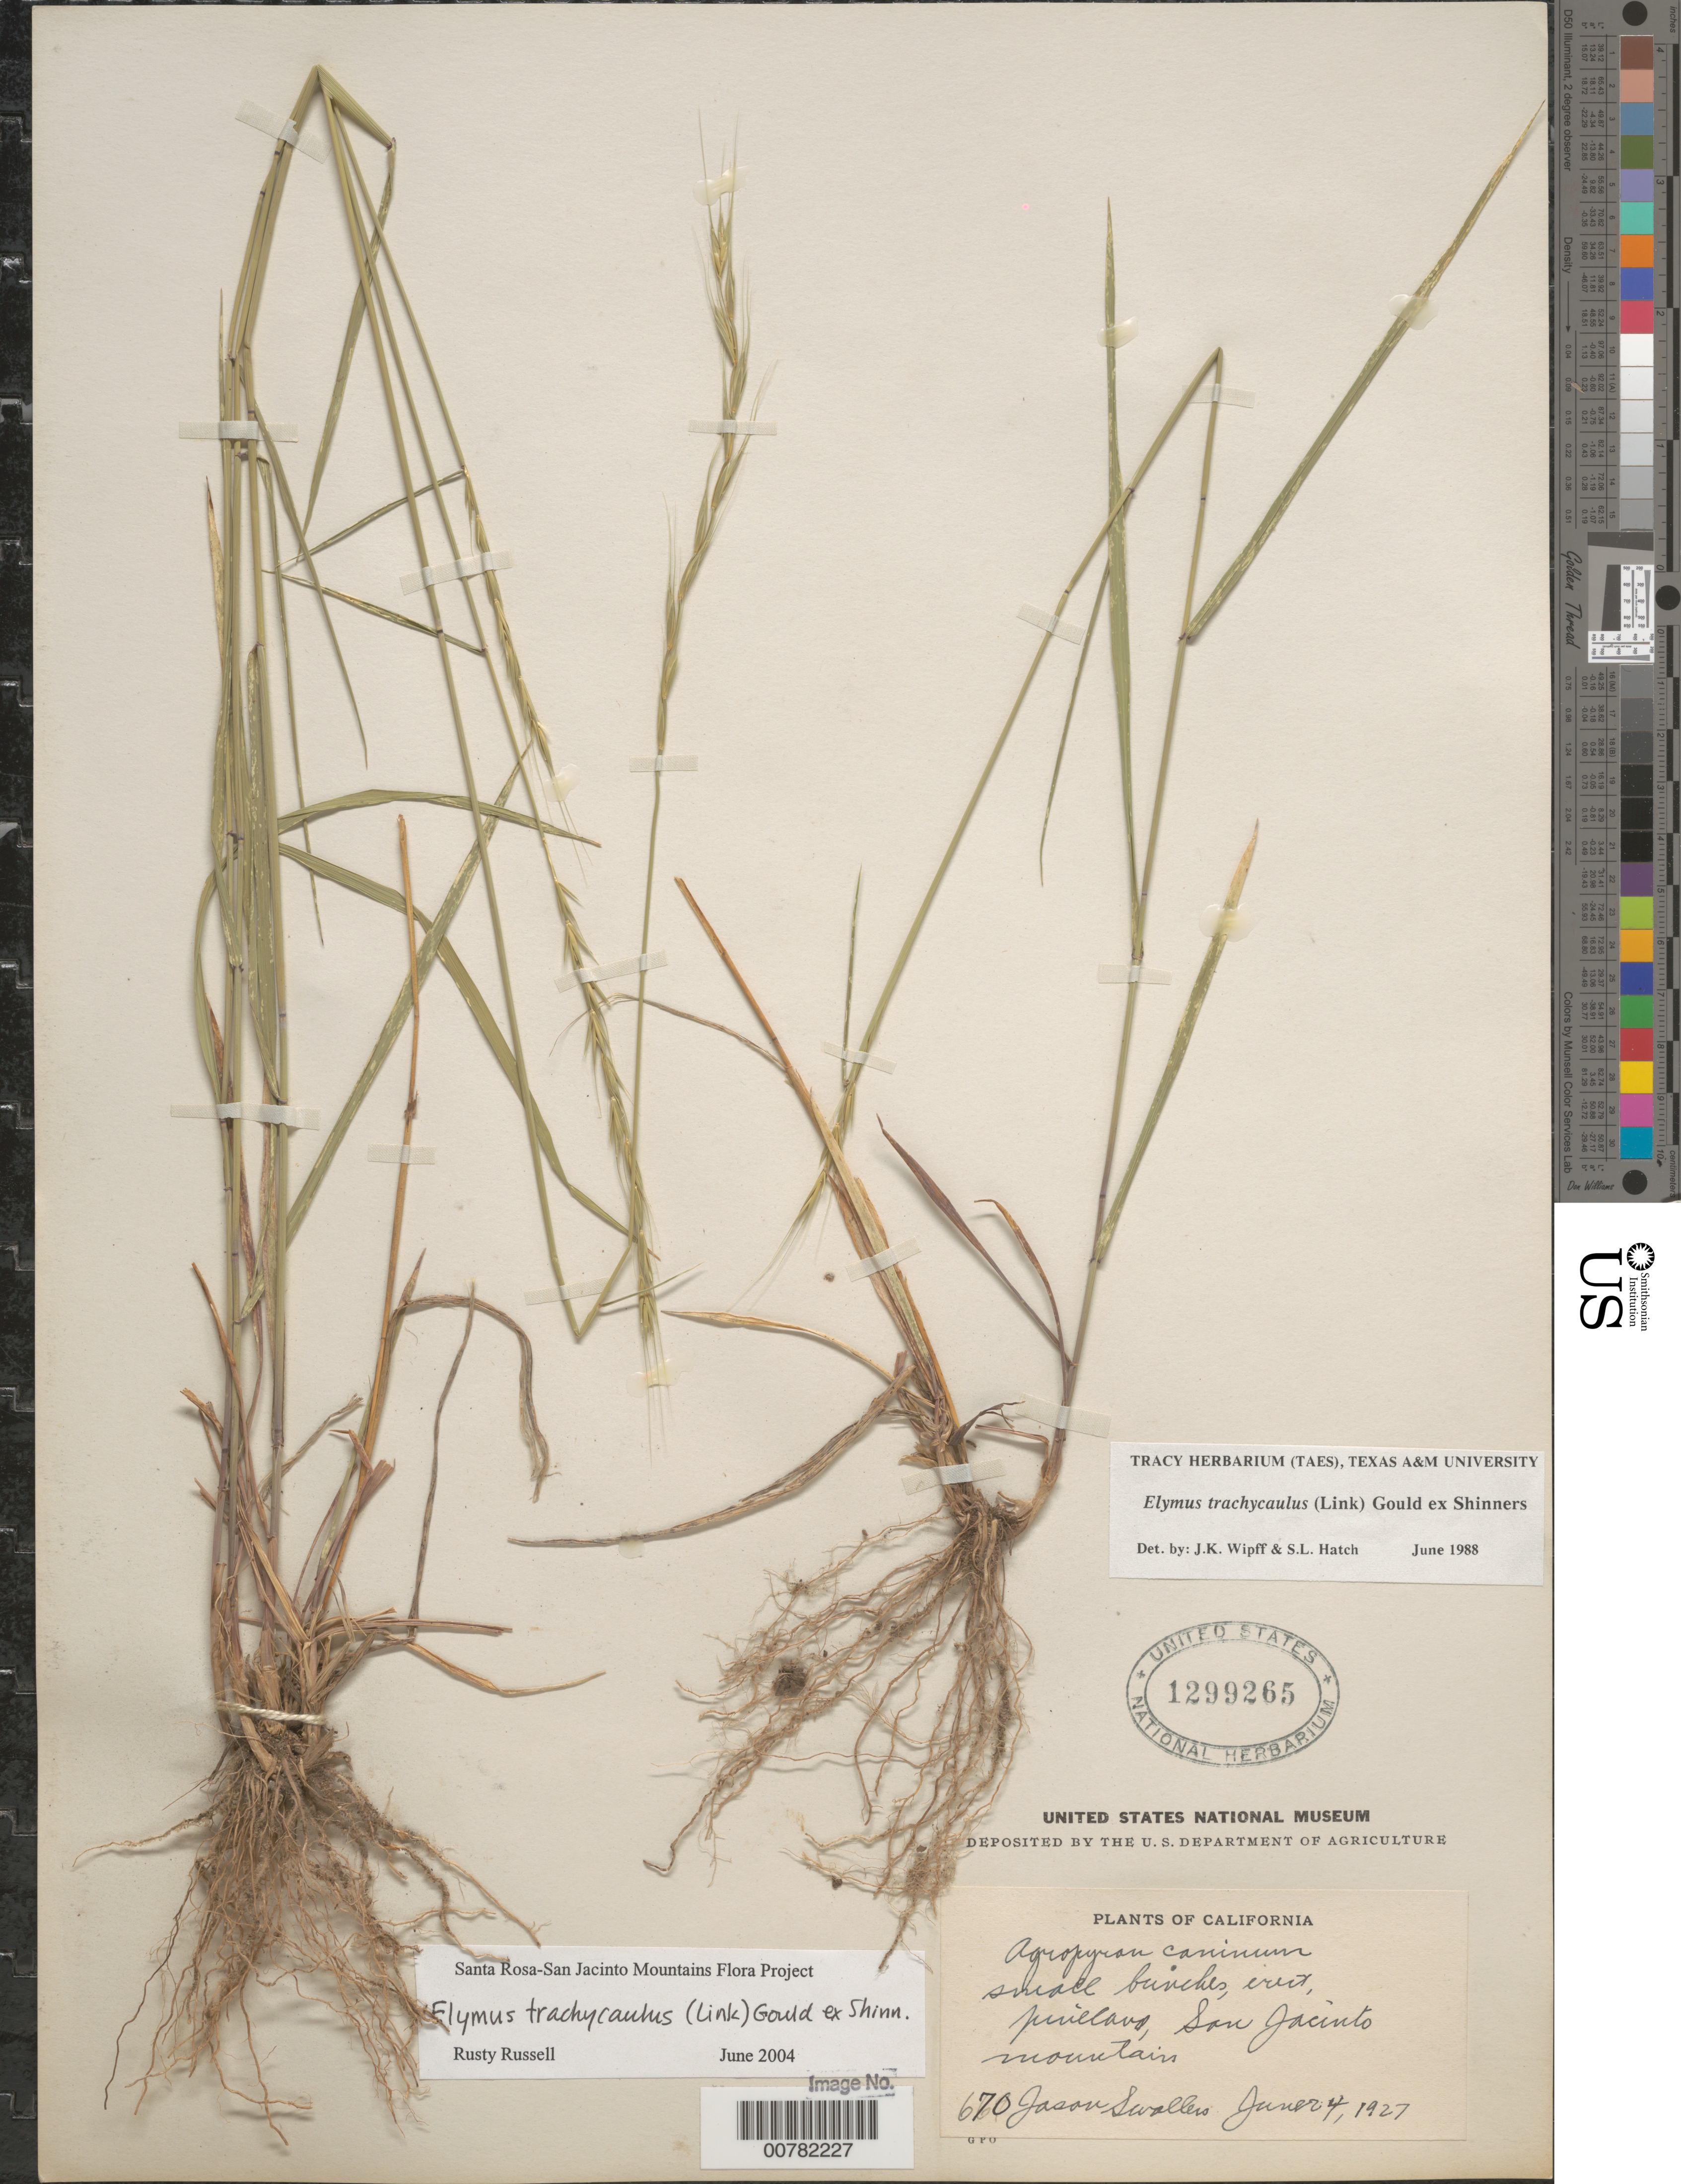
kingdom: Plantae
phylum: Tracheophyta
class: Liliopsida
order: Poales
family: Poaceae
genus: Elymus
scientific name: Elymus trachycaulus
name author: (Link) Gould ex Shinners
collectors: J. R. Swallen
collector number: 670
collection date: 1927-06-04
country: United States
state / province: California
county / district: Riverside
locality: San Jacinto Mountain.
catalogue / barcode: US 1299265